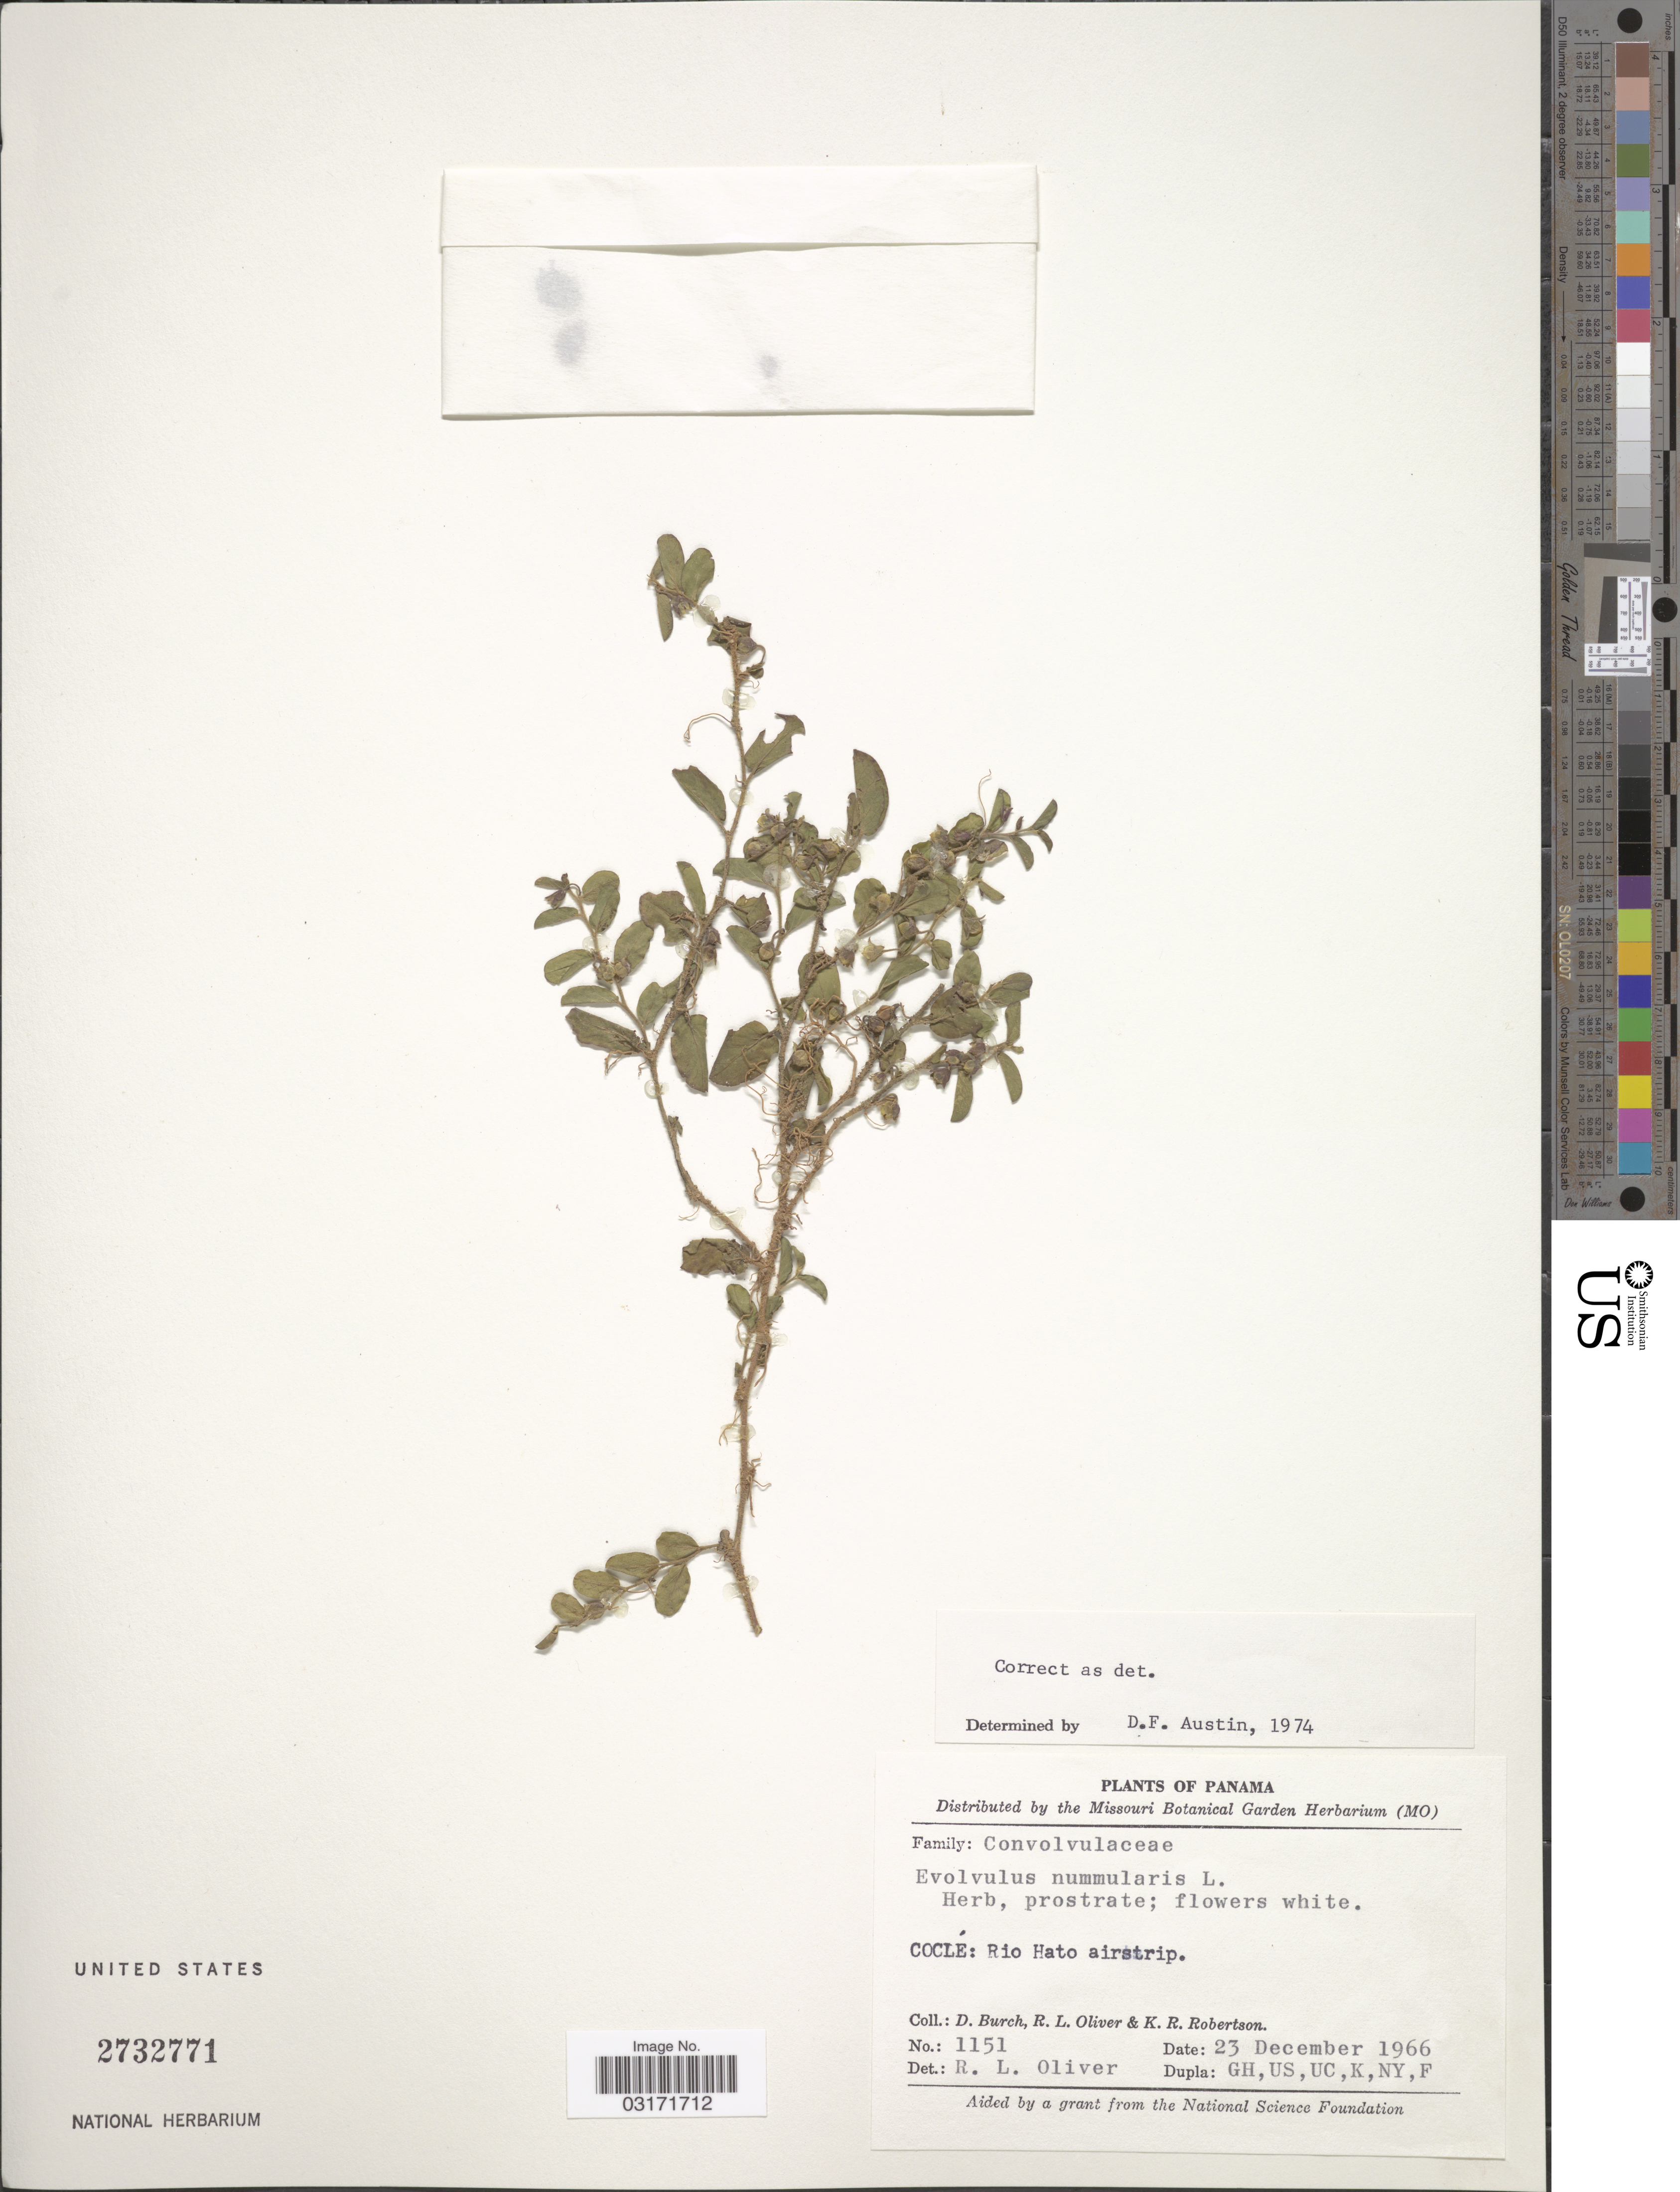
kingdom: Plantae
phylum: Tracheophyta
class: Magnoliopsida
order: Solanales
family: Convolvulaceae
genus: Evolvulus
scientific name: Evolvulus nummularius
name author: (L.) L.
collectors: D. Burch, R. Oliver & K. Robertson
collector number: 1151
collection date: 1966-12-23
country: Panama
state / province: Coclé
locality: Rio Hato airstrip.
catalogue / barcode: US 2732771